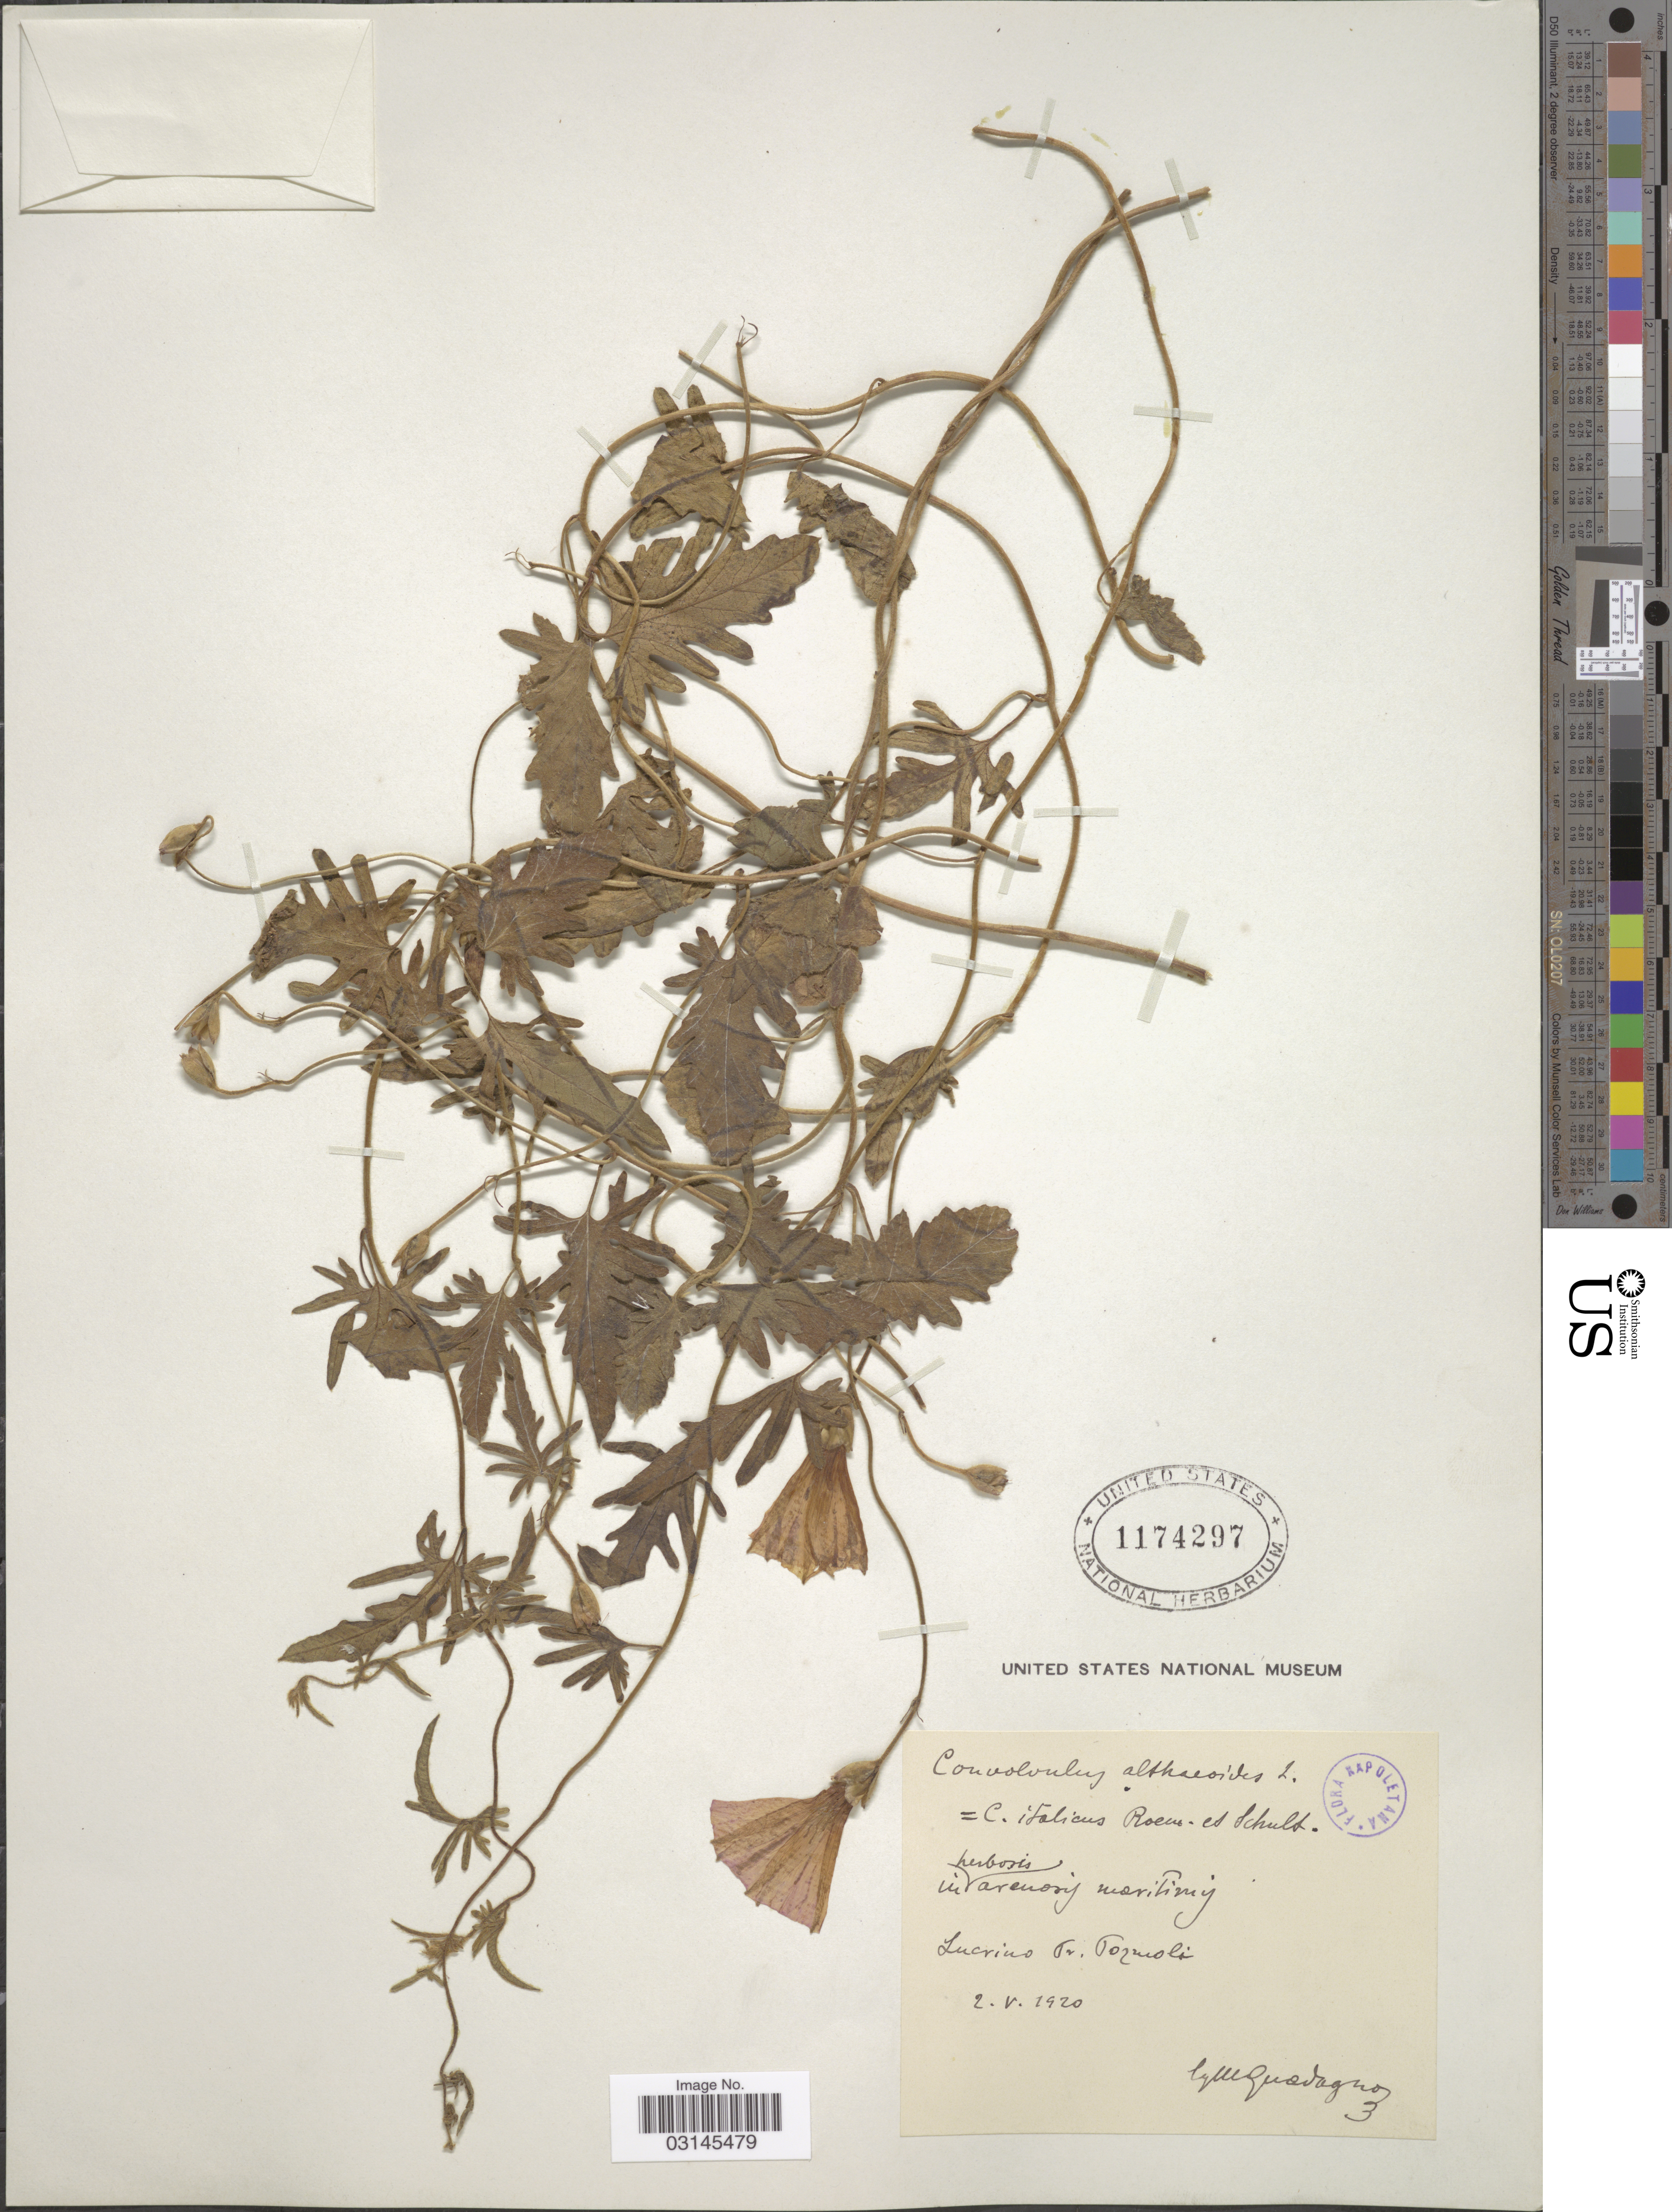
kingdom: Plantae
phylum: Tracheophyta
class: Magnoliopsida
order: Solanales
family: Convolvulaceae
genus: Convolvulus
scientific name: Convolvulus althaeoides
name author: L.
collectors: Guadagno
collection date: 1920-05-02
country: Italy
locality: Lucrino Pr. Pozmoli. [interpreted]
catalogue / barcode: US 1174297